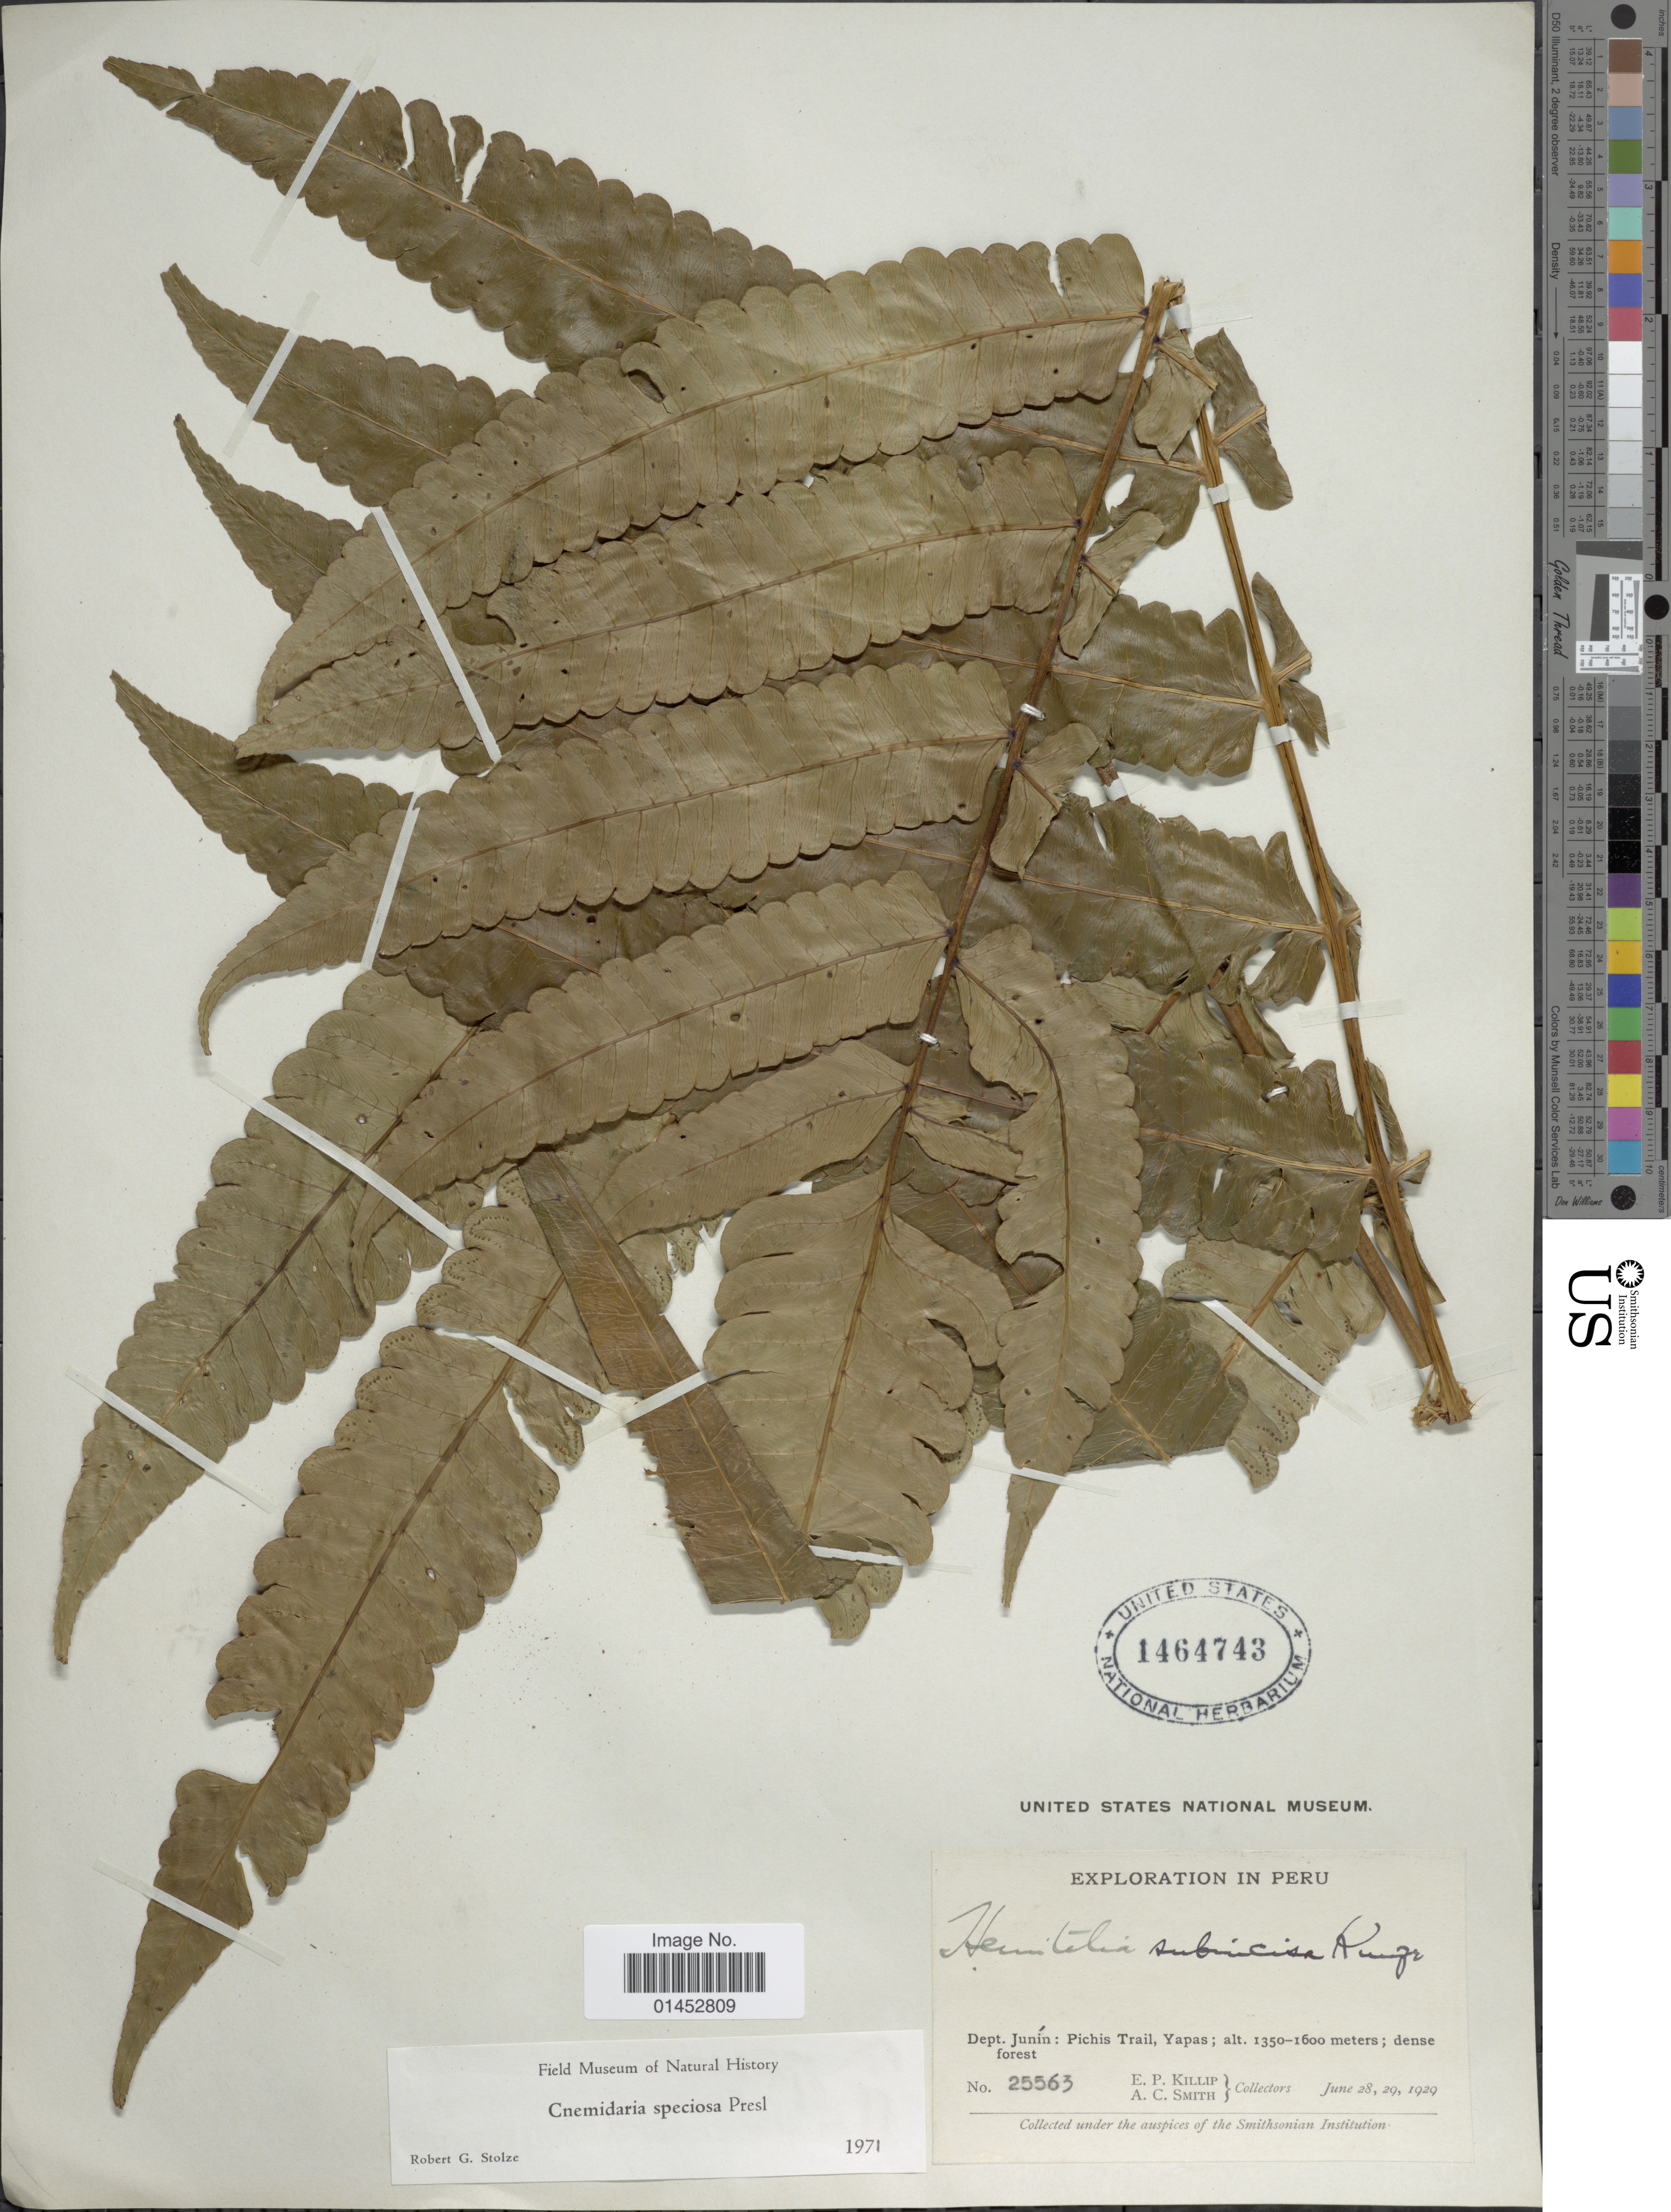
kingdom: Plantae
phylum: Tracheophyta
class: Polypodiopsida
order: Cyatheales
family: Cyatheaceae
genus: Cyathea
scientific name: Cyathea speciosa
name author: Humb. & Bonpl. ex Willd.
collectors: E. P. Killip & A. C. Smith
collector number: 25563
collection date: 1929-06-28/1929-06-29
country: Peru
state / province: Junín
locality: Dept. Junín: Pichis Trail, Yapas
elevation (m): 1350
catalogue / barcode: US 1464743